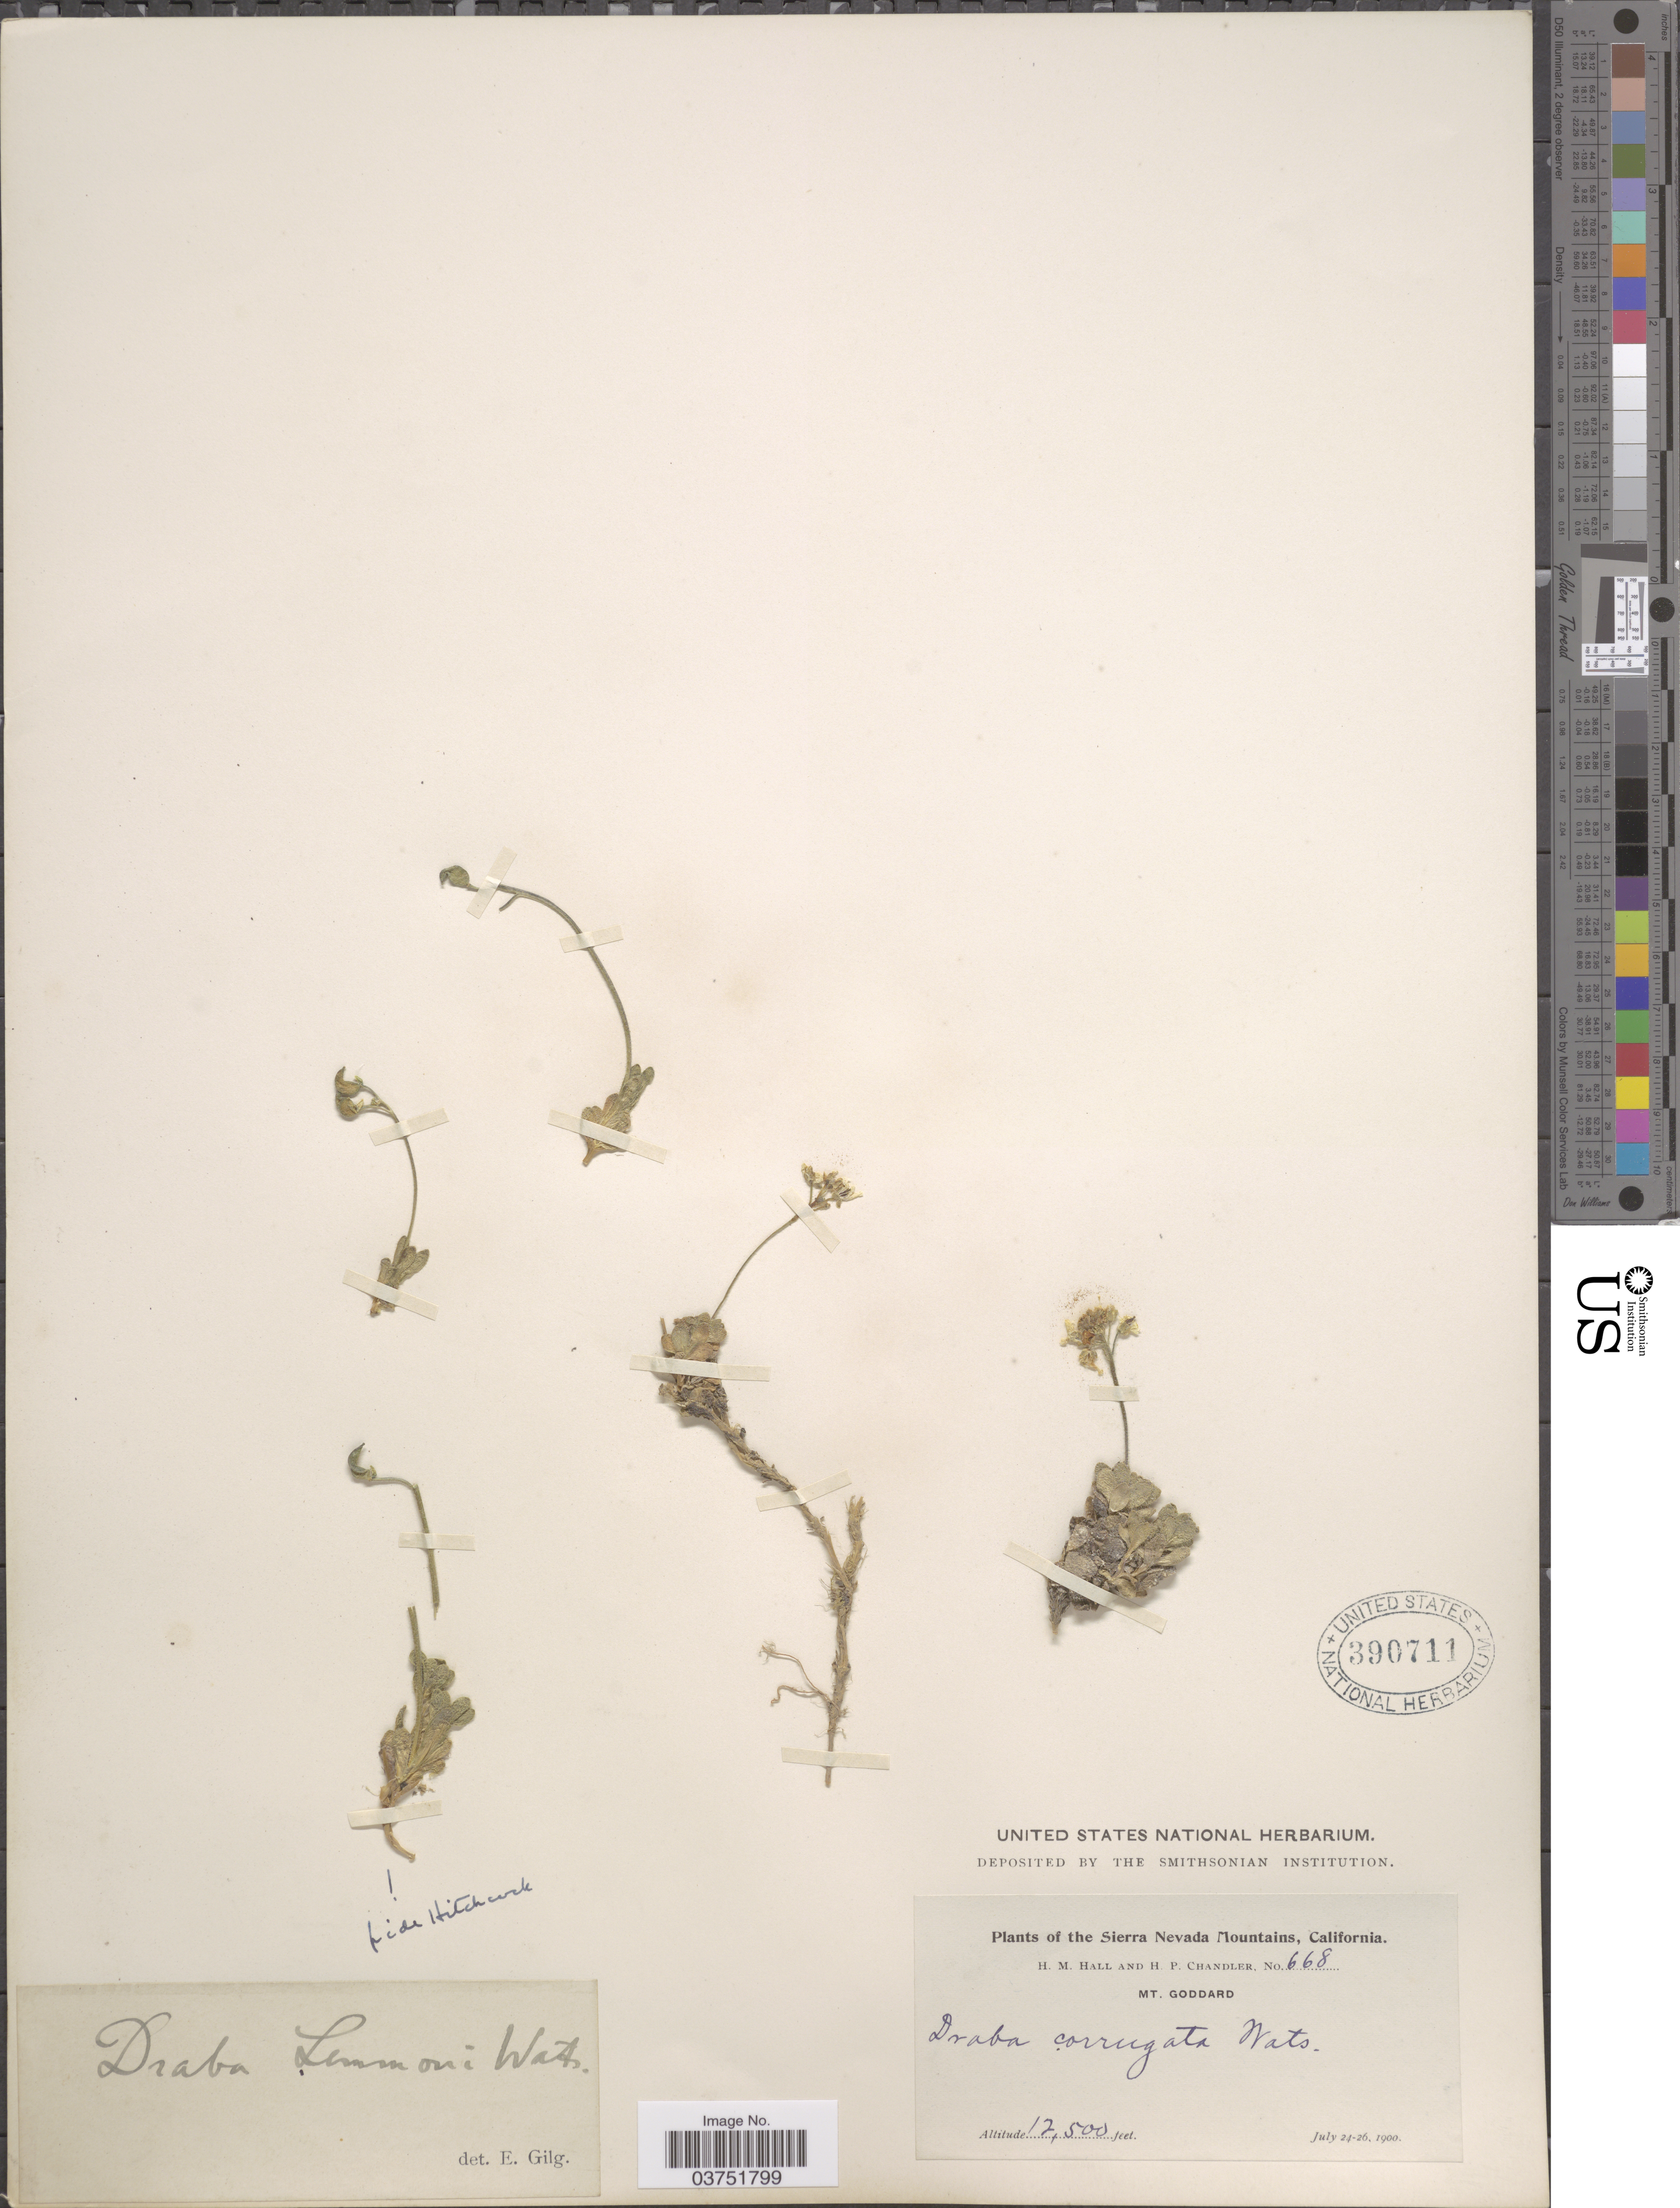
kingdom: Plantae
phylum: Tracheophyta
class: Magnoliopsida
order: Brassicales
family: Brassicaceae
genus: Draba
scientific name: Draba lemmonii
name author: S. Watson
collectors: H. M. Hall & H. Chandler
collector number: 668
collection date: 1900-07-24/1900-07-26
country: United States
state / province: California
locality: The Sierra Nevada Mountains. Mt Goddard.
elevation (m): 3810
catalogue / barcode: US 390711